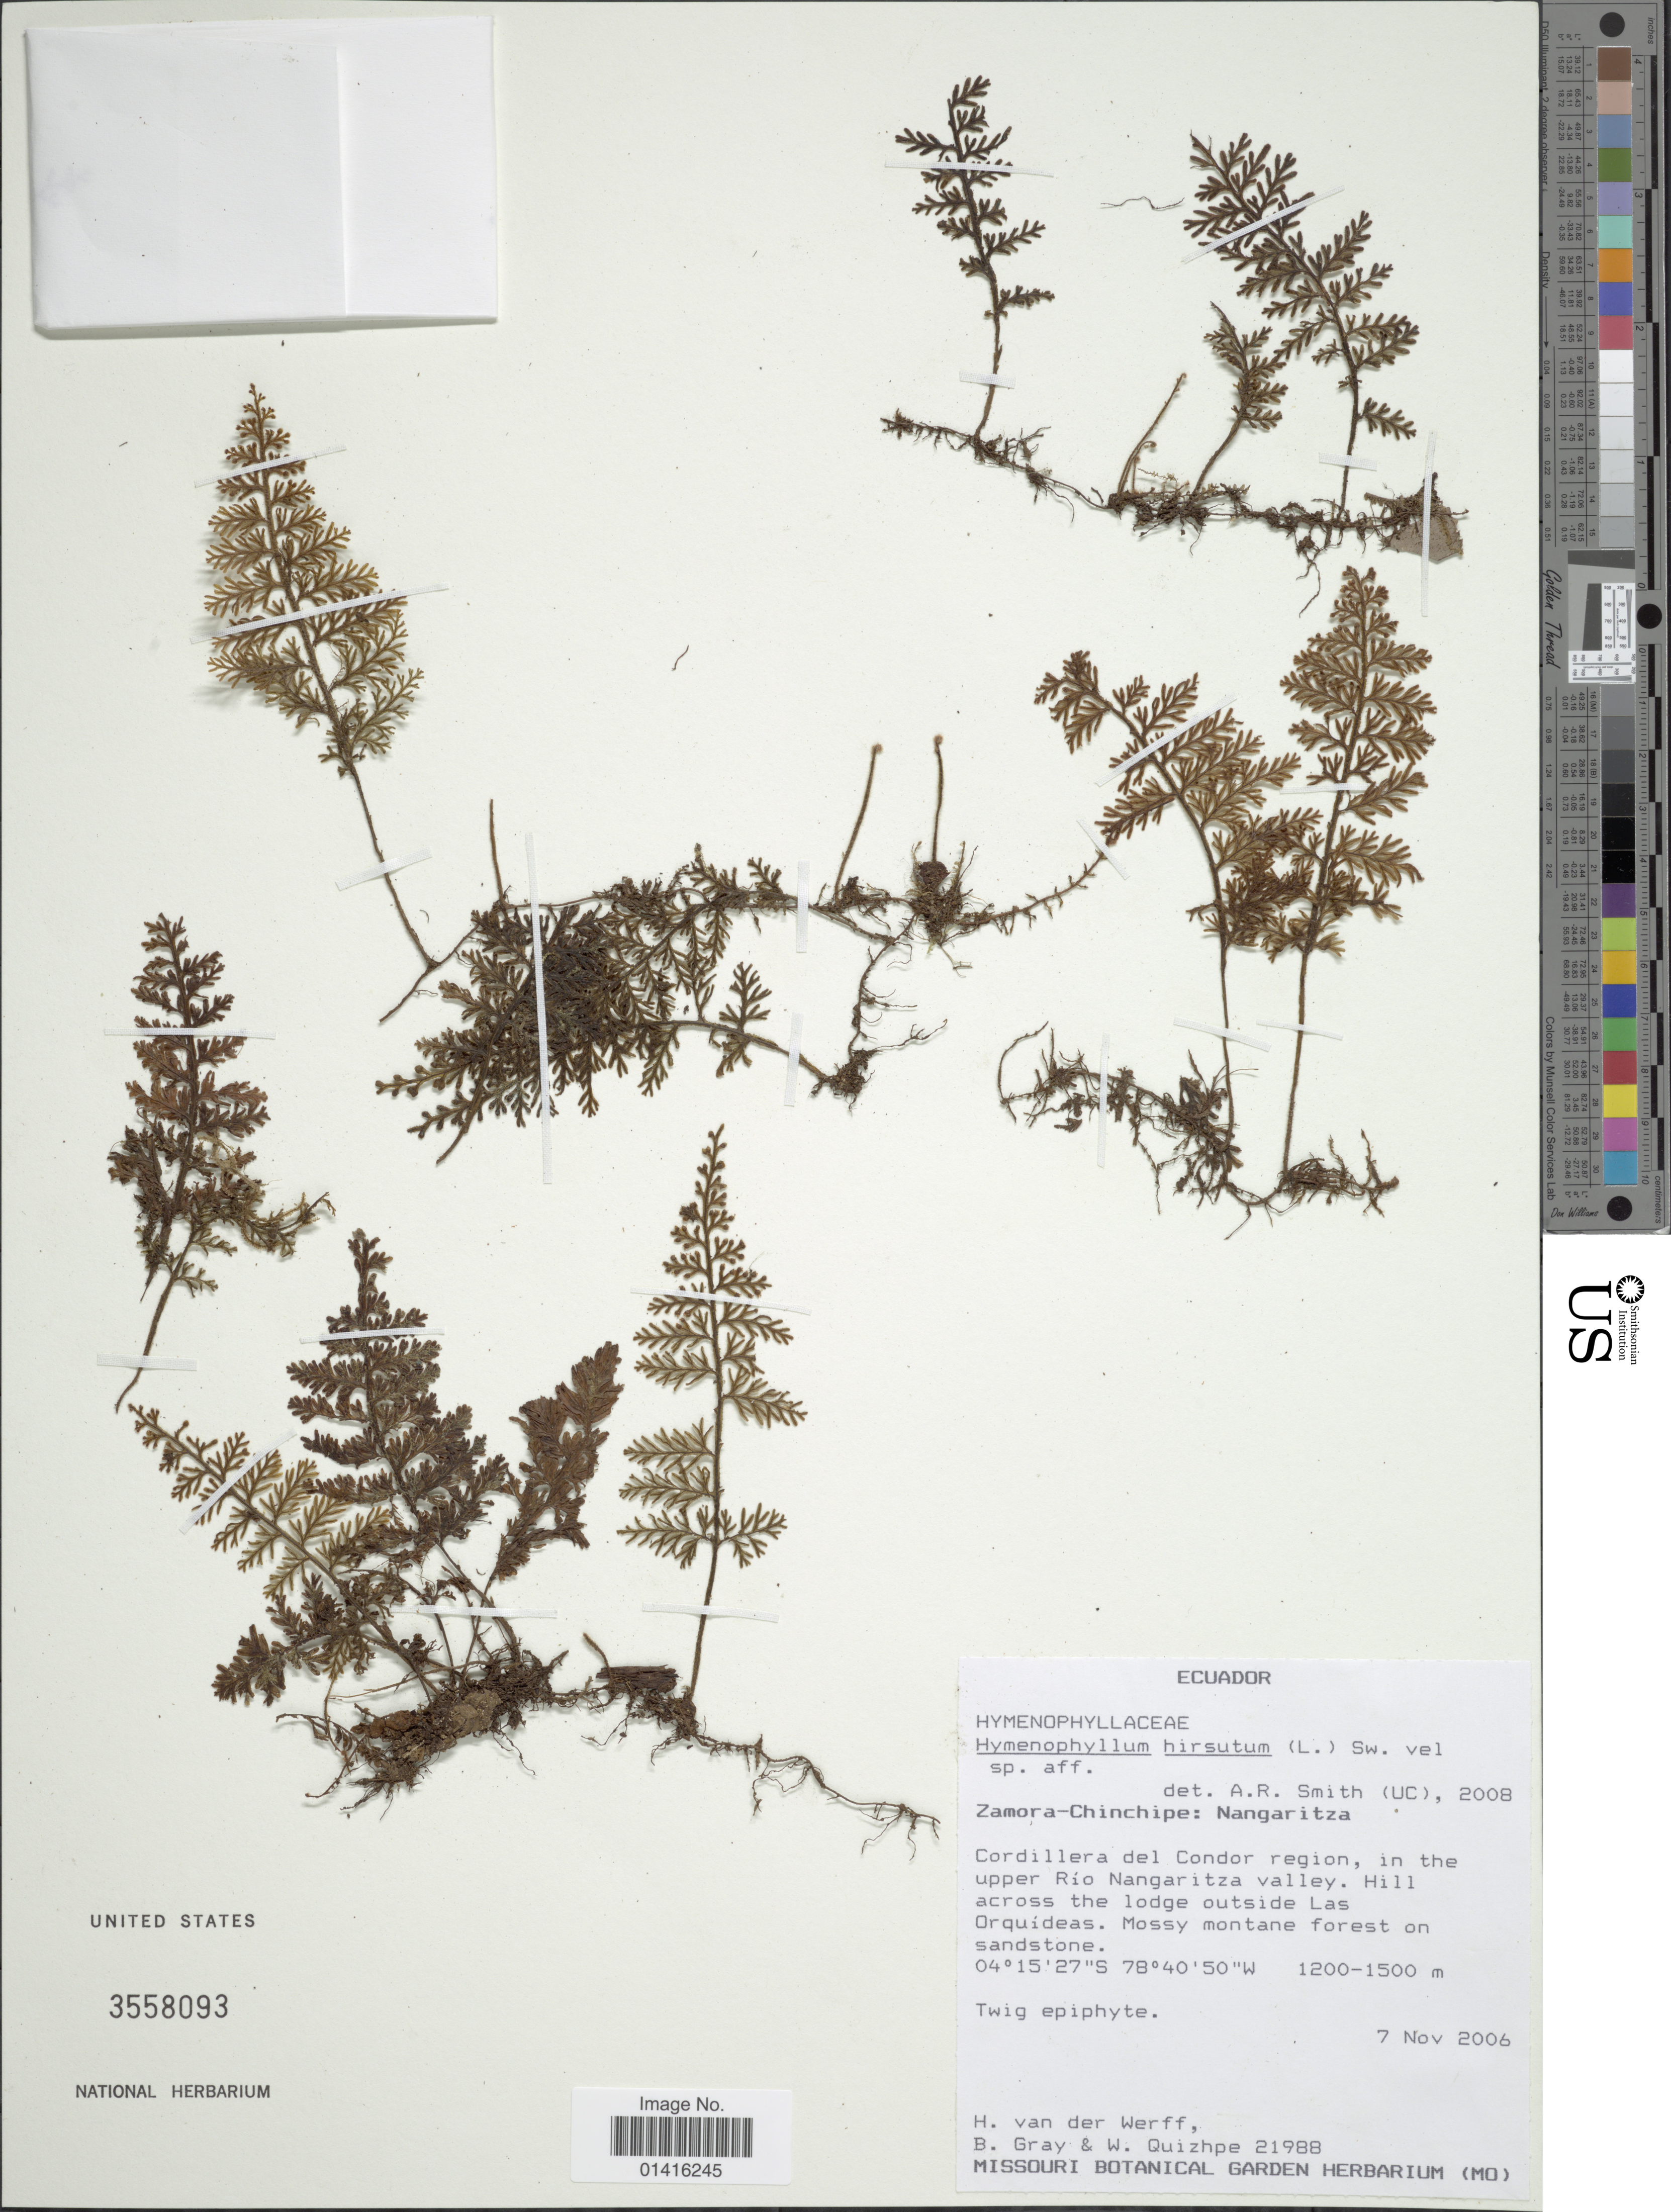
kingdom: Plantae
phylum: Tracheophyta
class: Polypodiopsida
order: Hymenophyllales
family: Hymenophyllaceae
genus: Hymenophyllum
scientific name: Hymenophyllum hirsutum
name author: (L.) Sw.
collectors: H. van der Werff, B. Gray & W. Quizhpe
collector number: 21988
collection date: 2006-11-07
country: Ecuador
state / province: Zamora-Chinchipe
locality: Nagaritza, Cordillera del Condor region, in the upper Río Nangaritza valley, hill across the lodge outside Las Orquídeas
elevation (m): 1200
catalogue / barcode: US 3558093